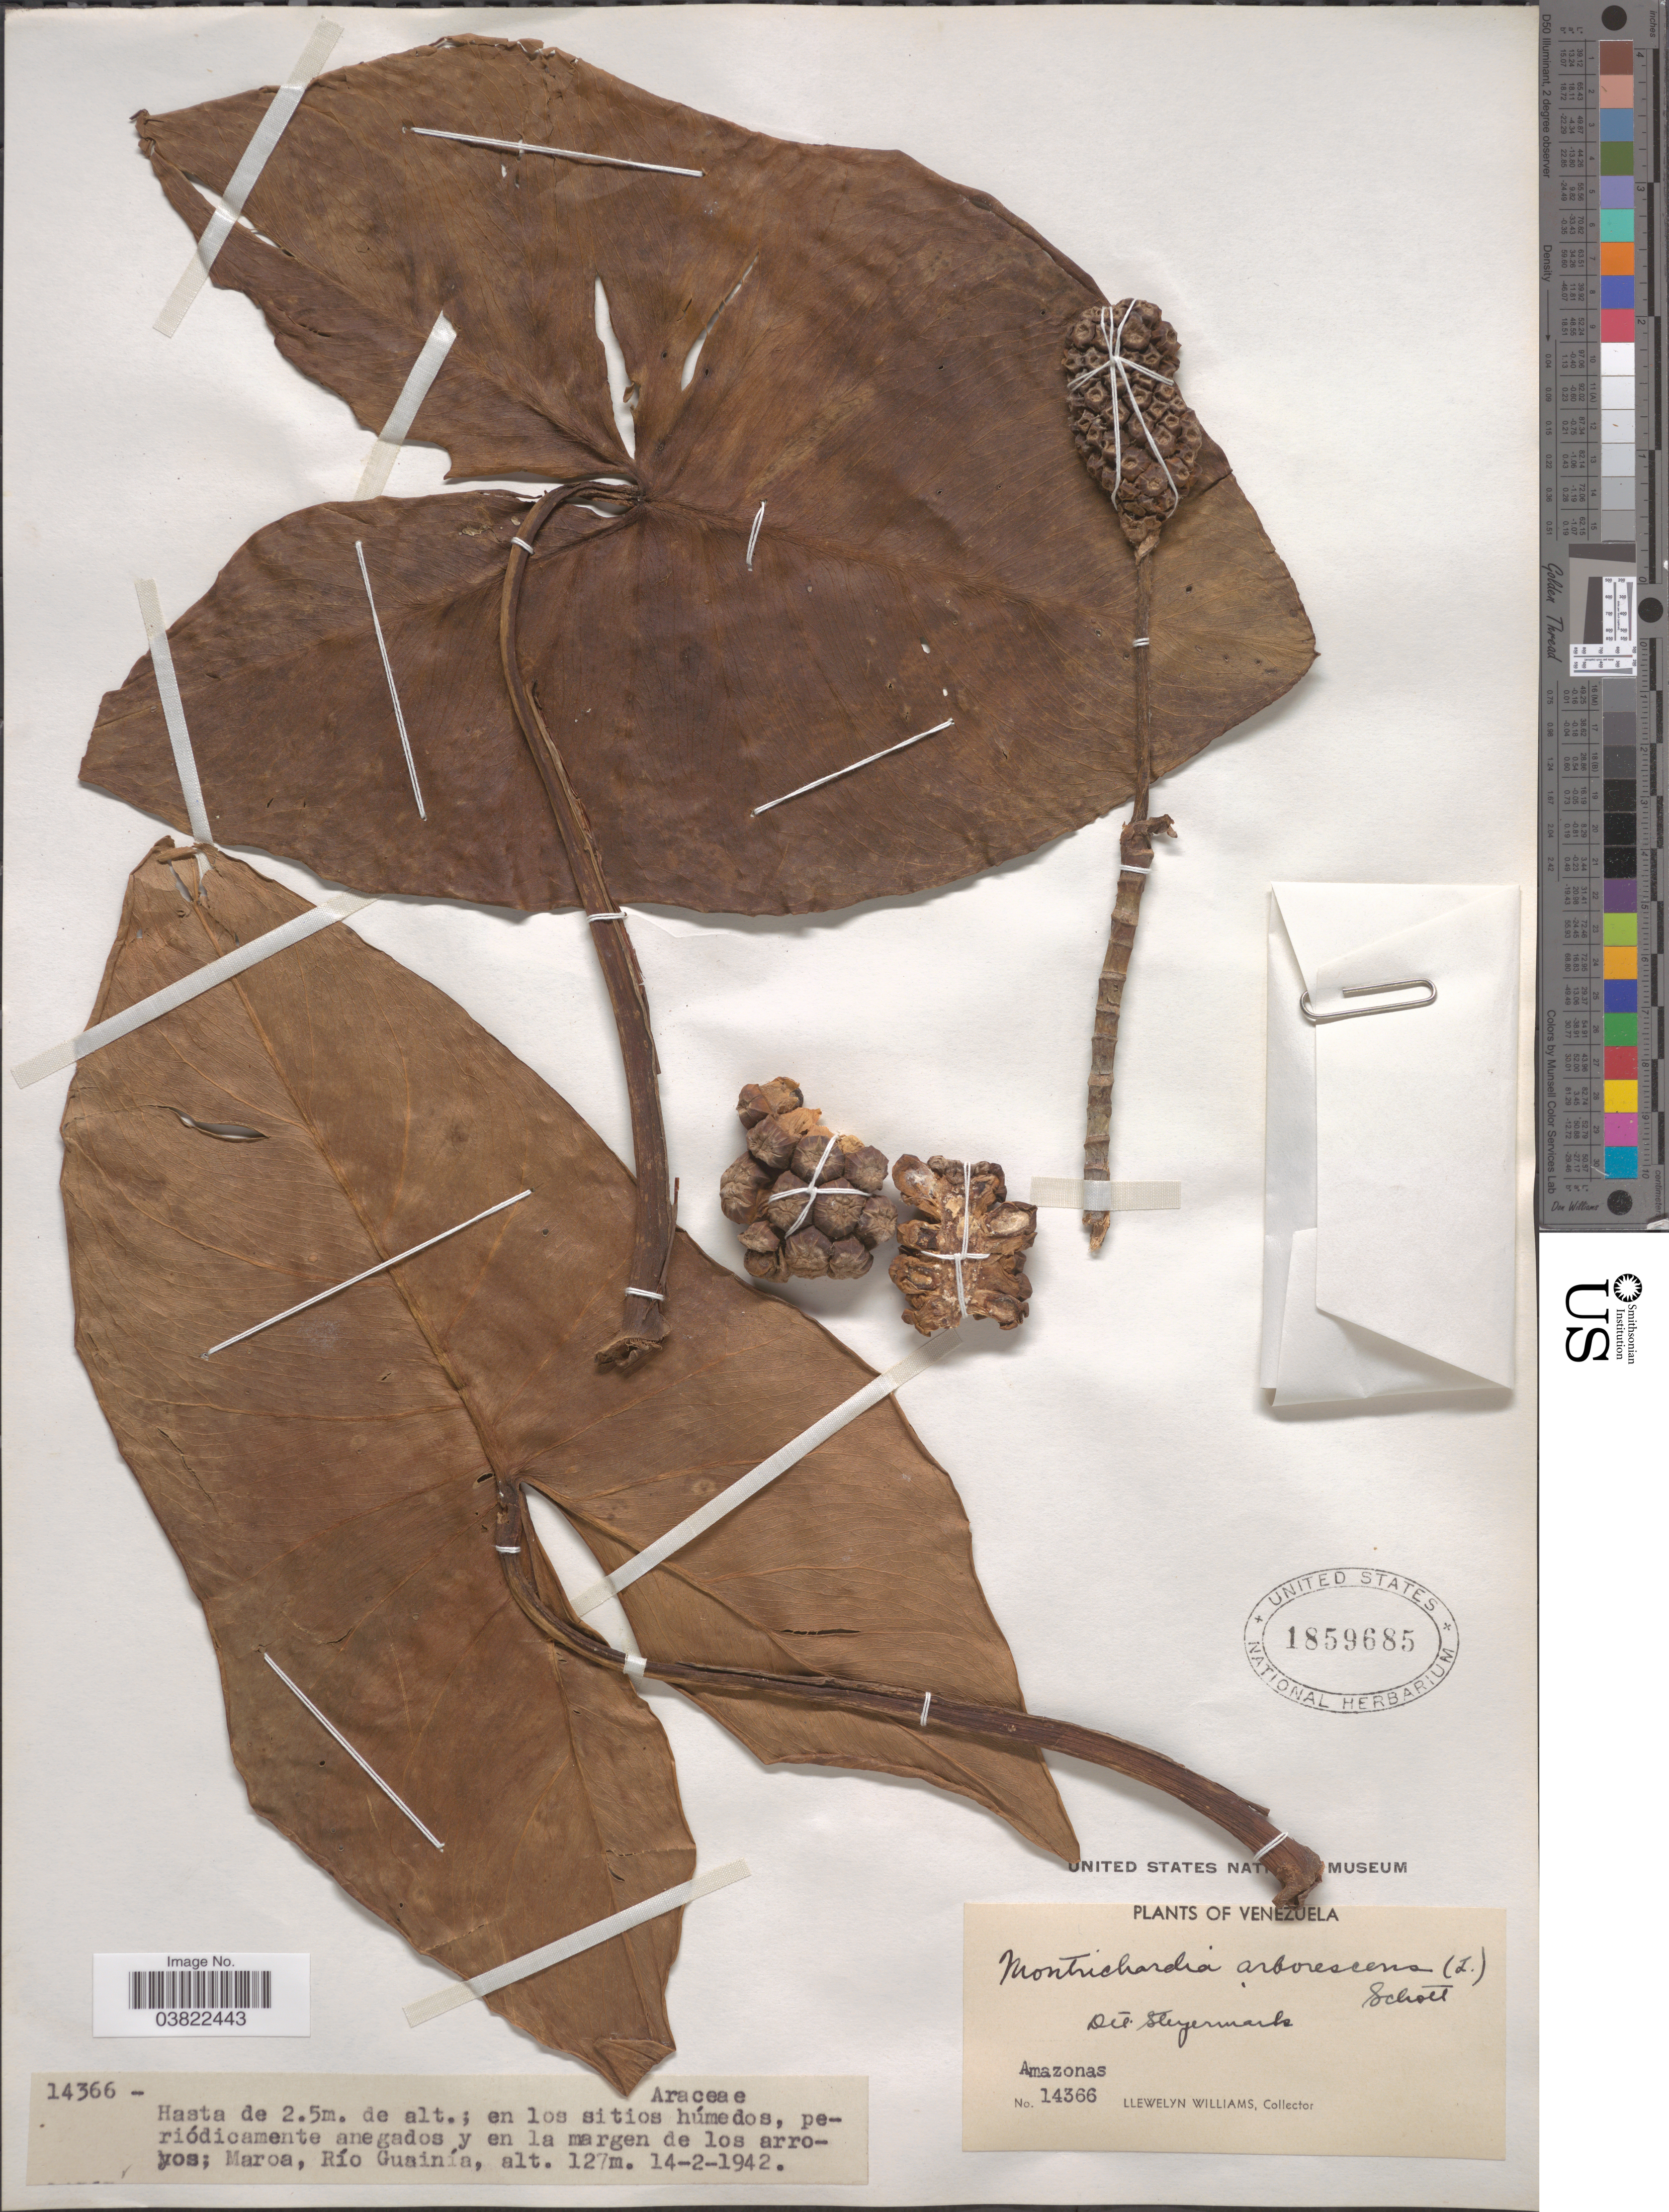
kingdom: Plantae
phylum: Tracheophyta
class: Liliopsida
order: Alismatales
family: Araceae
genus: Montrichardia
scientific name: Montrichardia arborea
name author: (Kunth) Schott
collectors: Ll. Williams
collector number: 14366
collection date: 1942-02-14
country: Venezuela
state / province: Amazonas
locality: Maroa, Río Guainía.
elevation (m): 127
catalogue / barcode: US 1859685